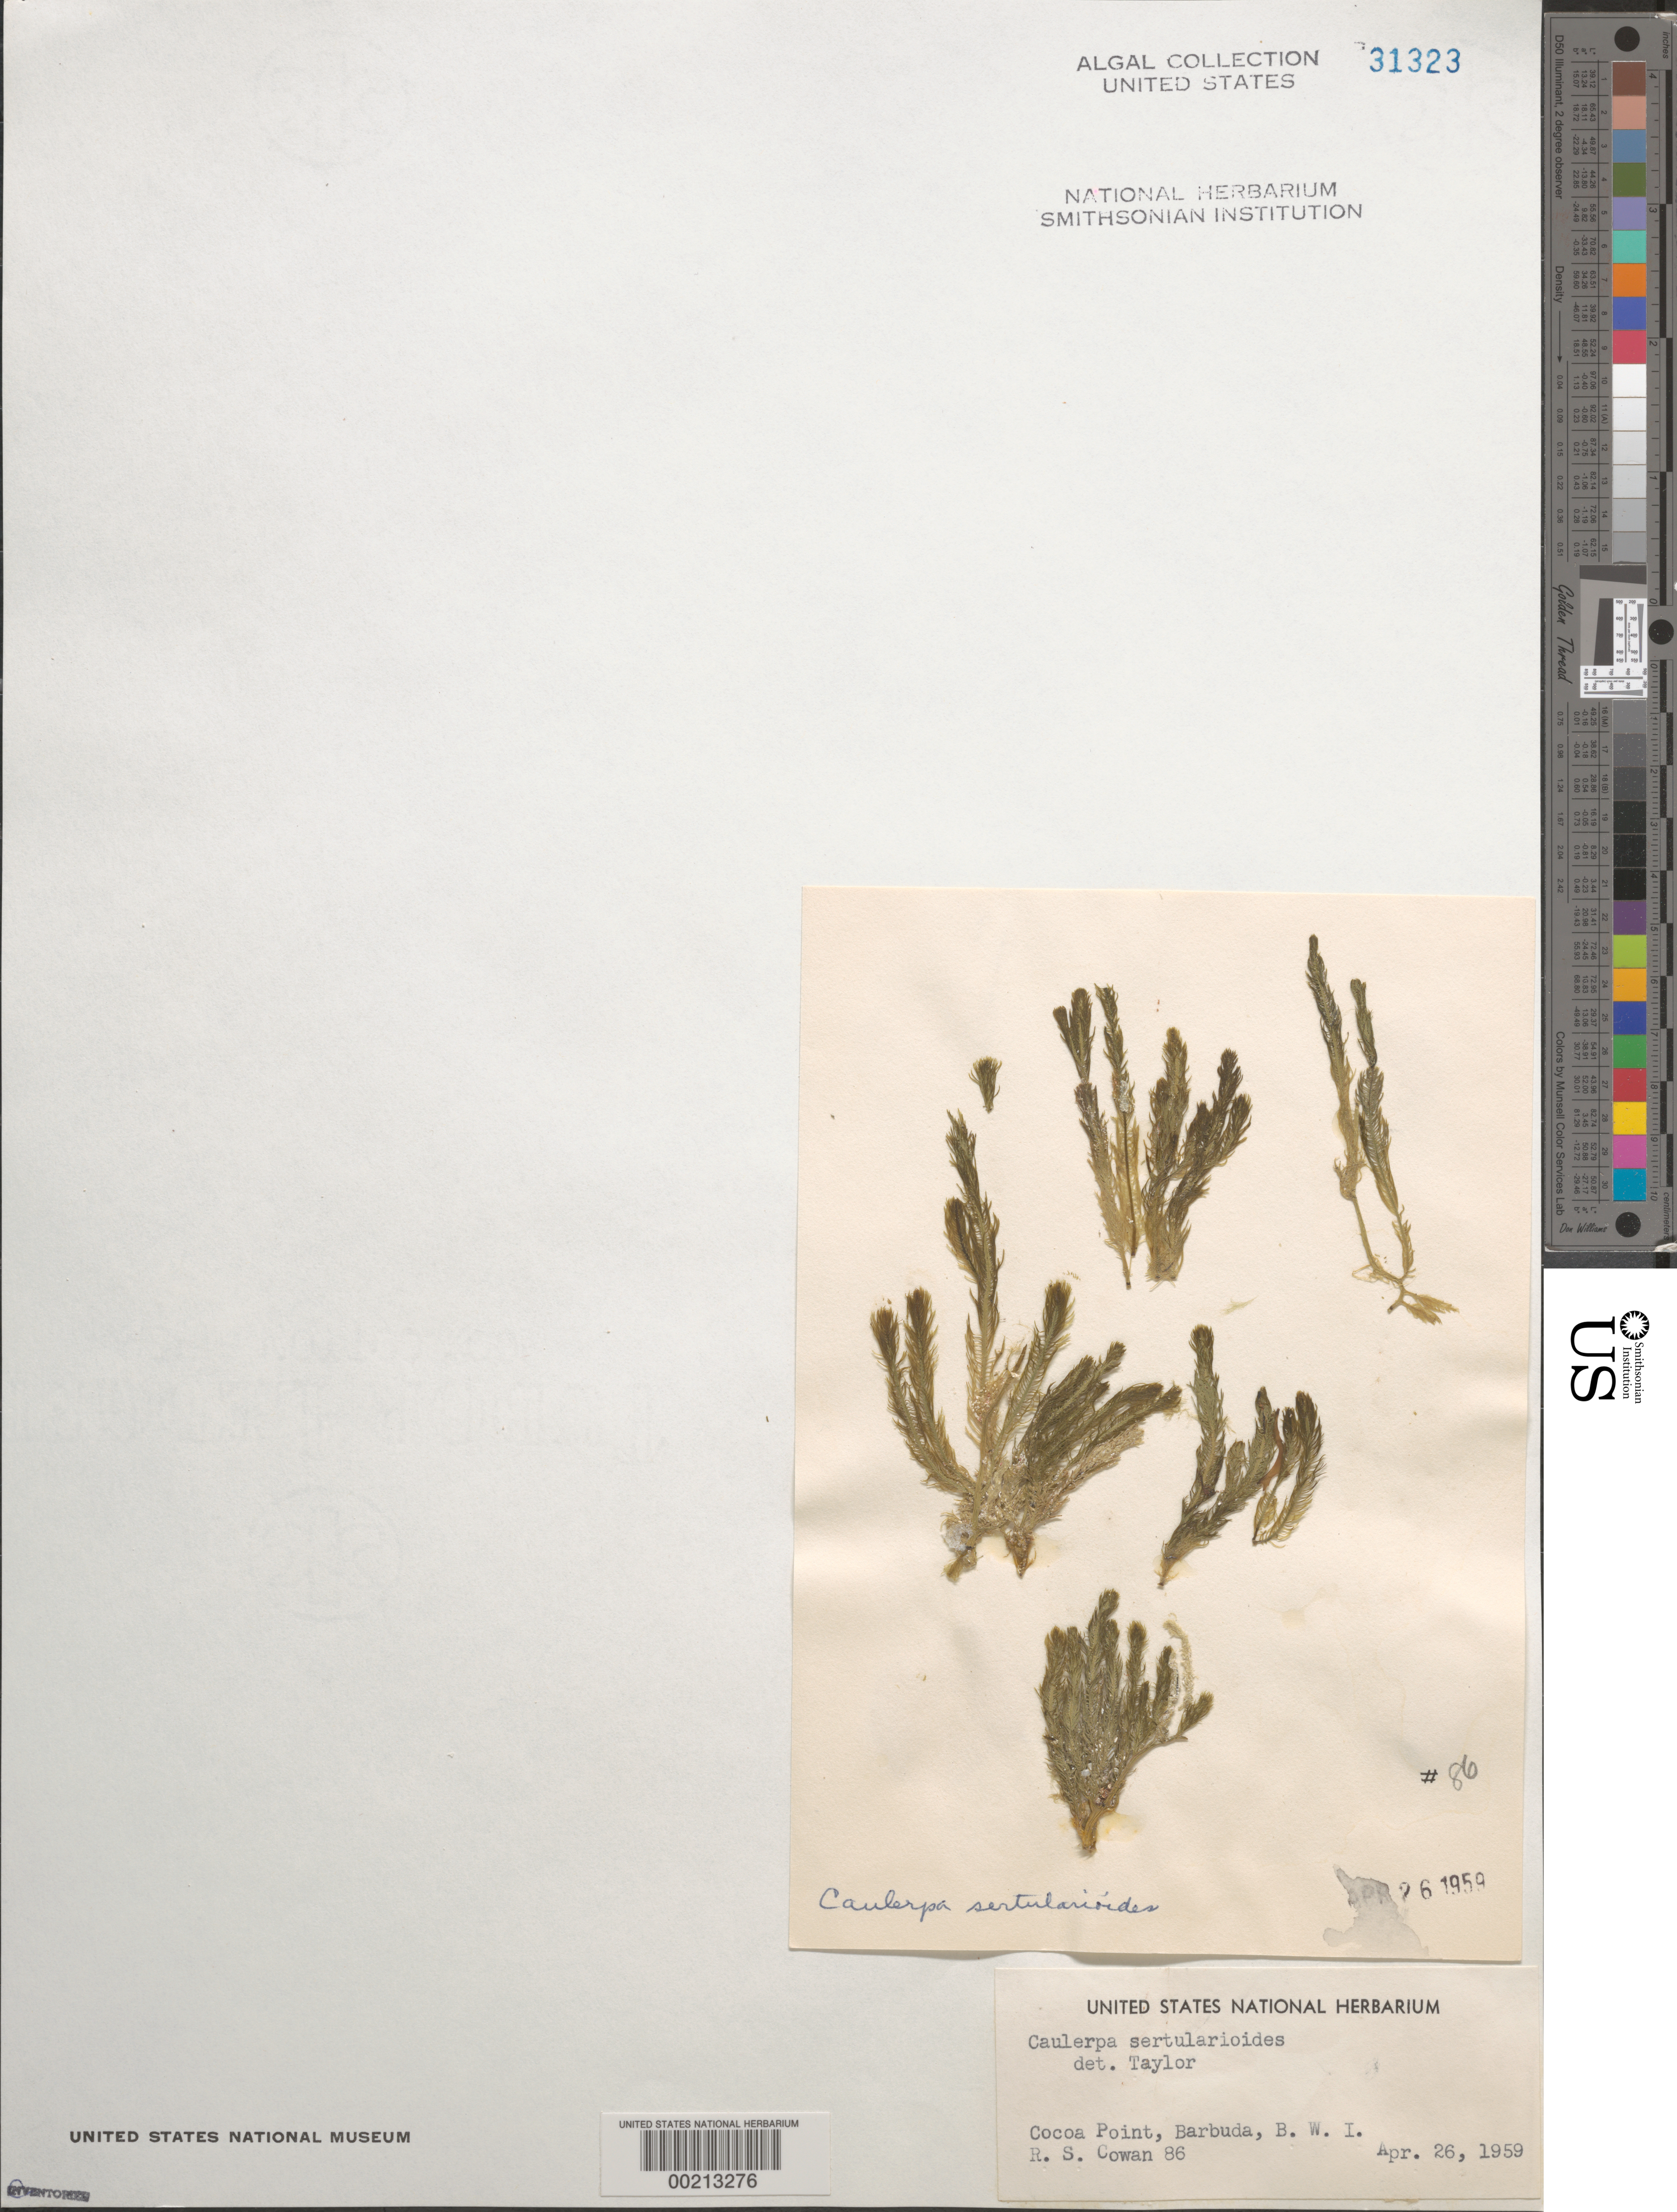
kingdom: Plantae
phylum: Chlorophyta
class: Ulvophyceae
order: Bryopsidales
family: Caulerpaceae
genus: Caulerpa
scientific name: Caulerpa sertularioides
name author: (S.G. Gmel.) M. Howe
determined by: Taylor, William R.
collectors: R. S. Cowan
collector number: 86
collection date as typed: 26 Apr 1959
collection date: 1959-04-26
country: Antigua and Barbuda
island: Barbuda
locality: Cocoa Point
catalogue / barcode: US 31323